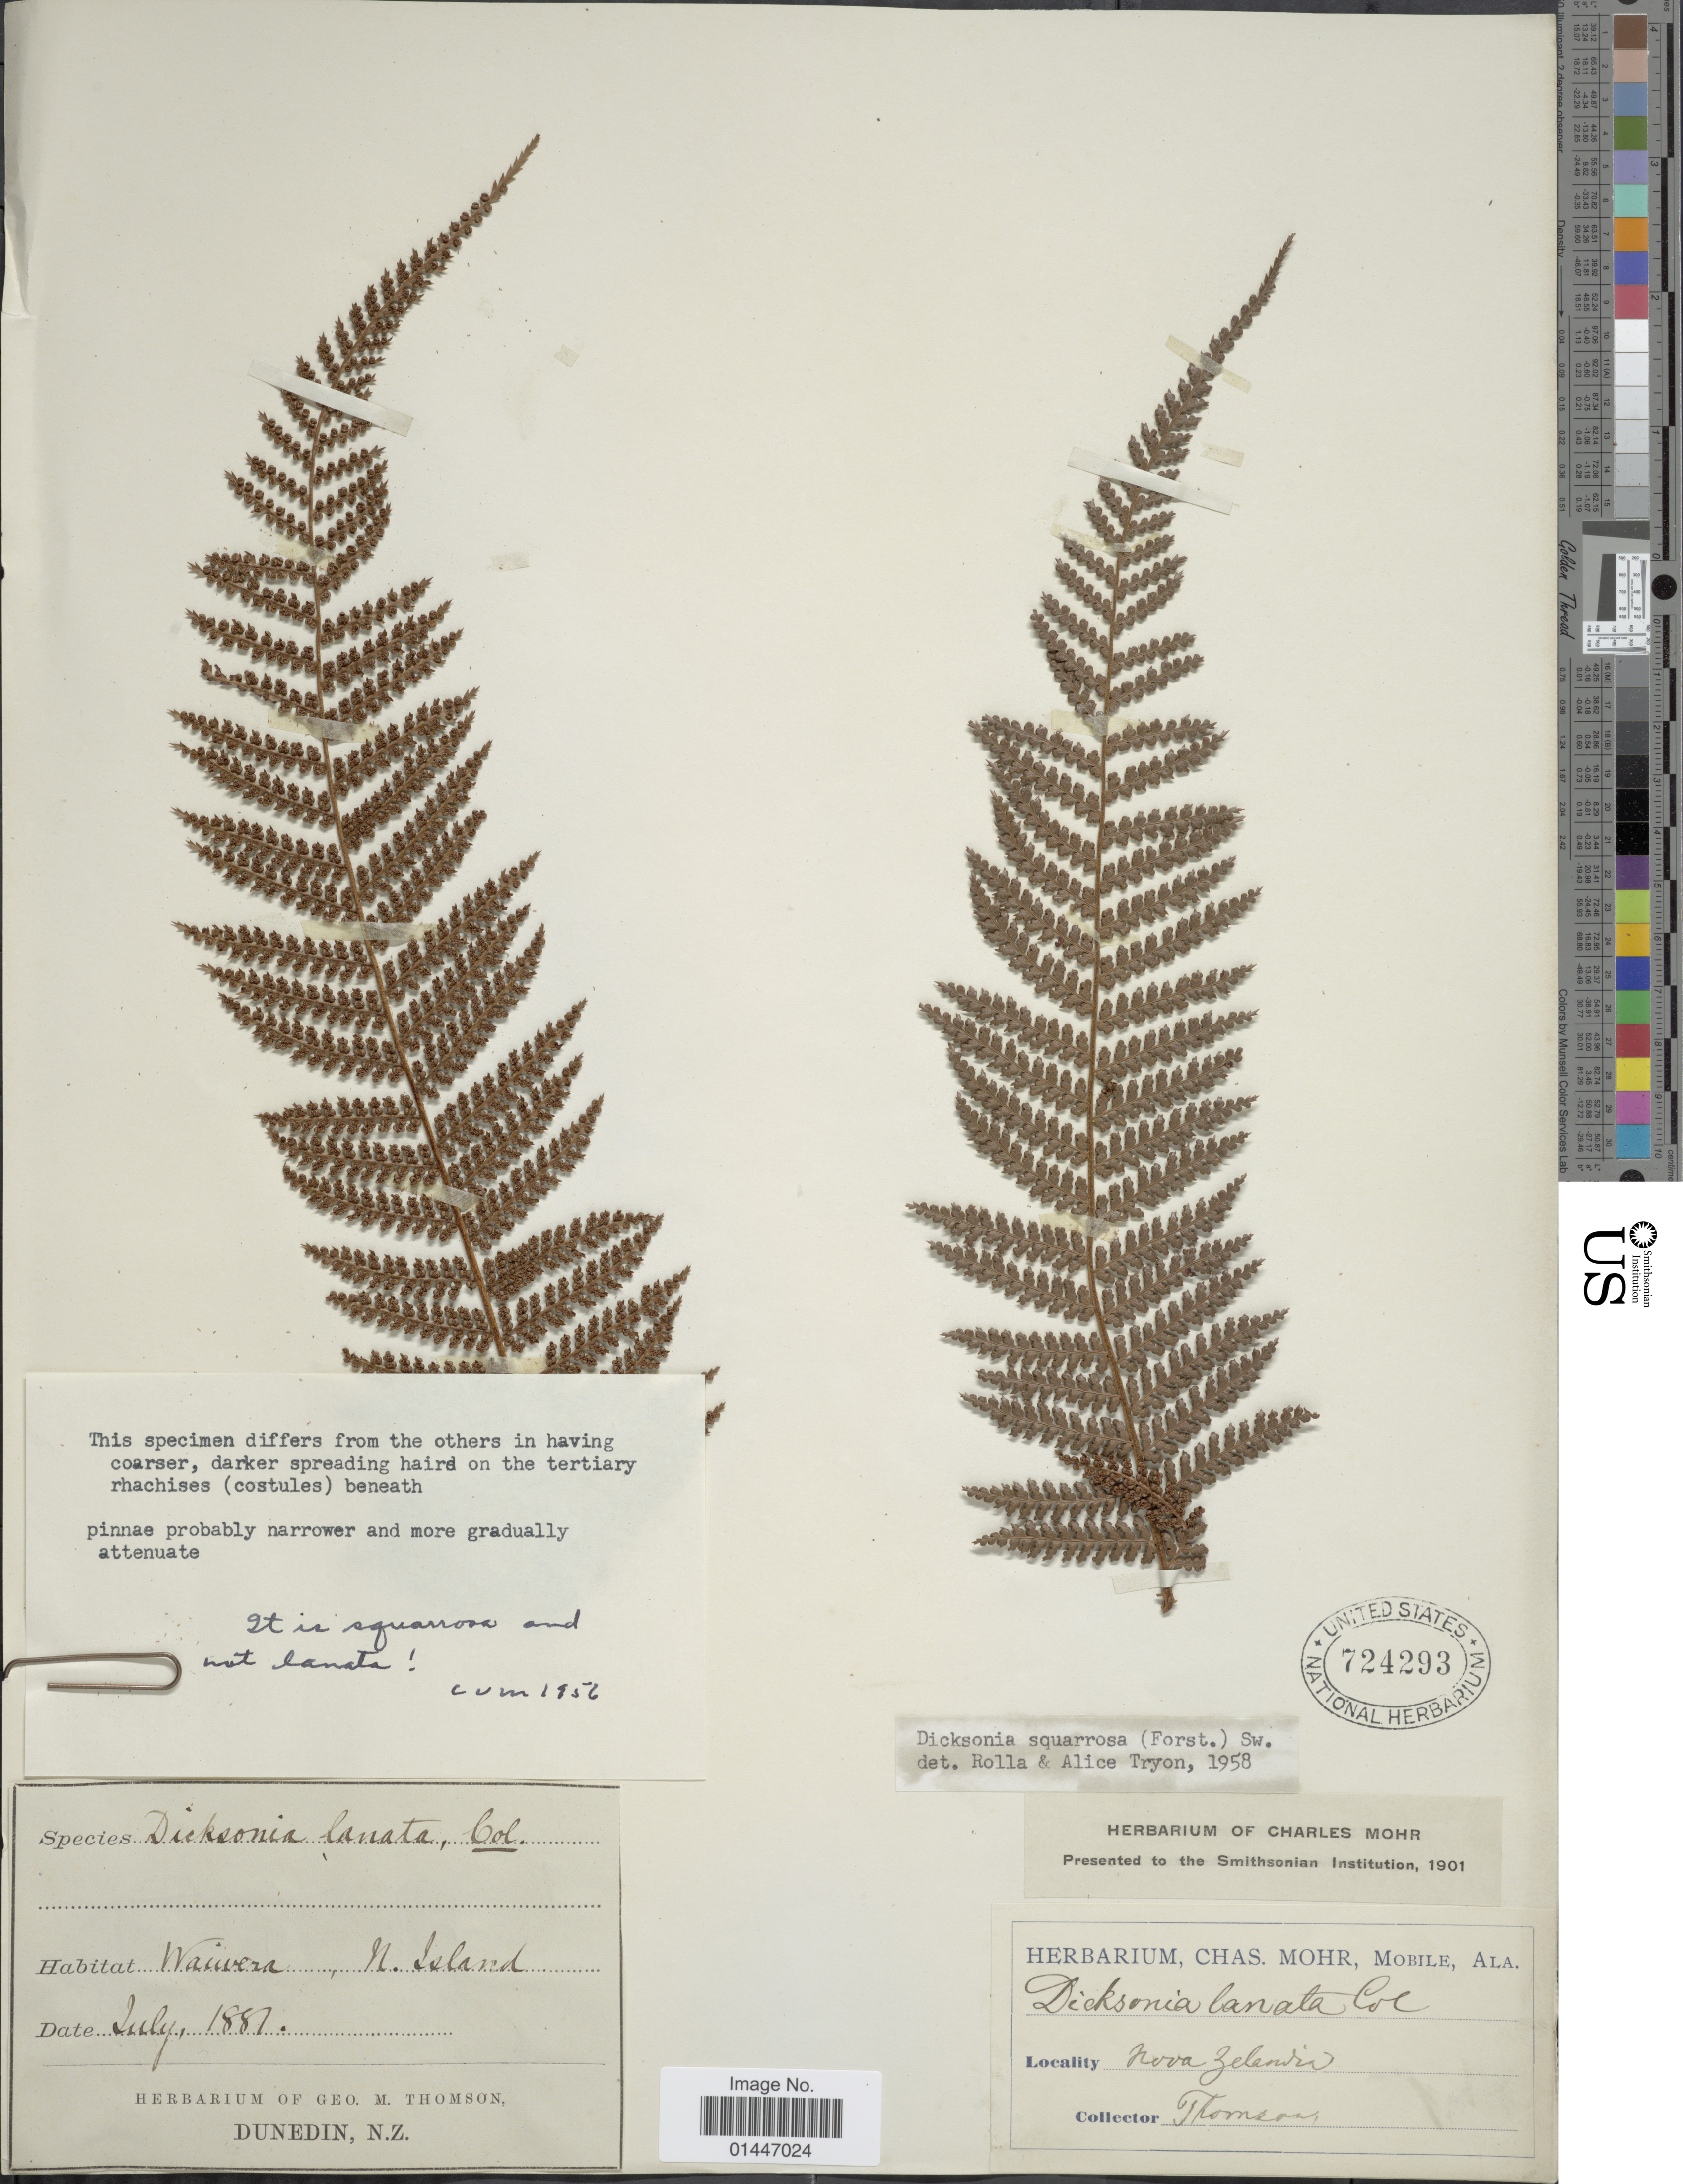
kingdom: Plantae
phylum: Tracheophyta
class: Polypodiopsida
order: Cyatheales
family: Dicksoniaceae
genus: Dicksonia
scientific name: Dicksonia squarrosa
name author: Sw.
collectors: ex herb. Geo. M. Thomson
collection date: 1881-07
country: New Zealand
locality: Waiwera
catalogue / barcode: US 724293